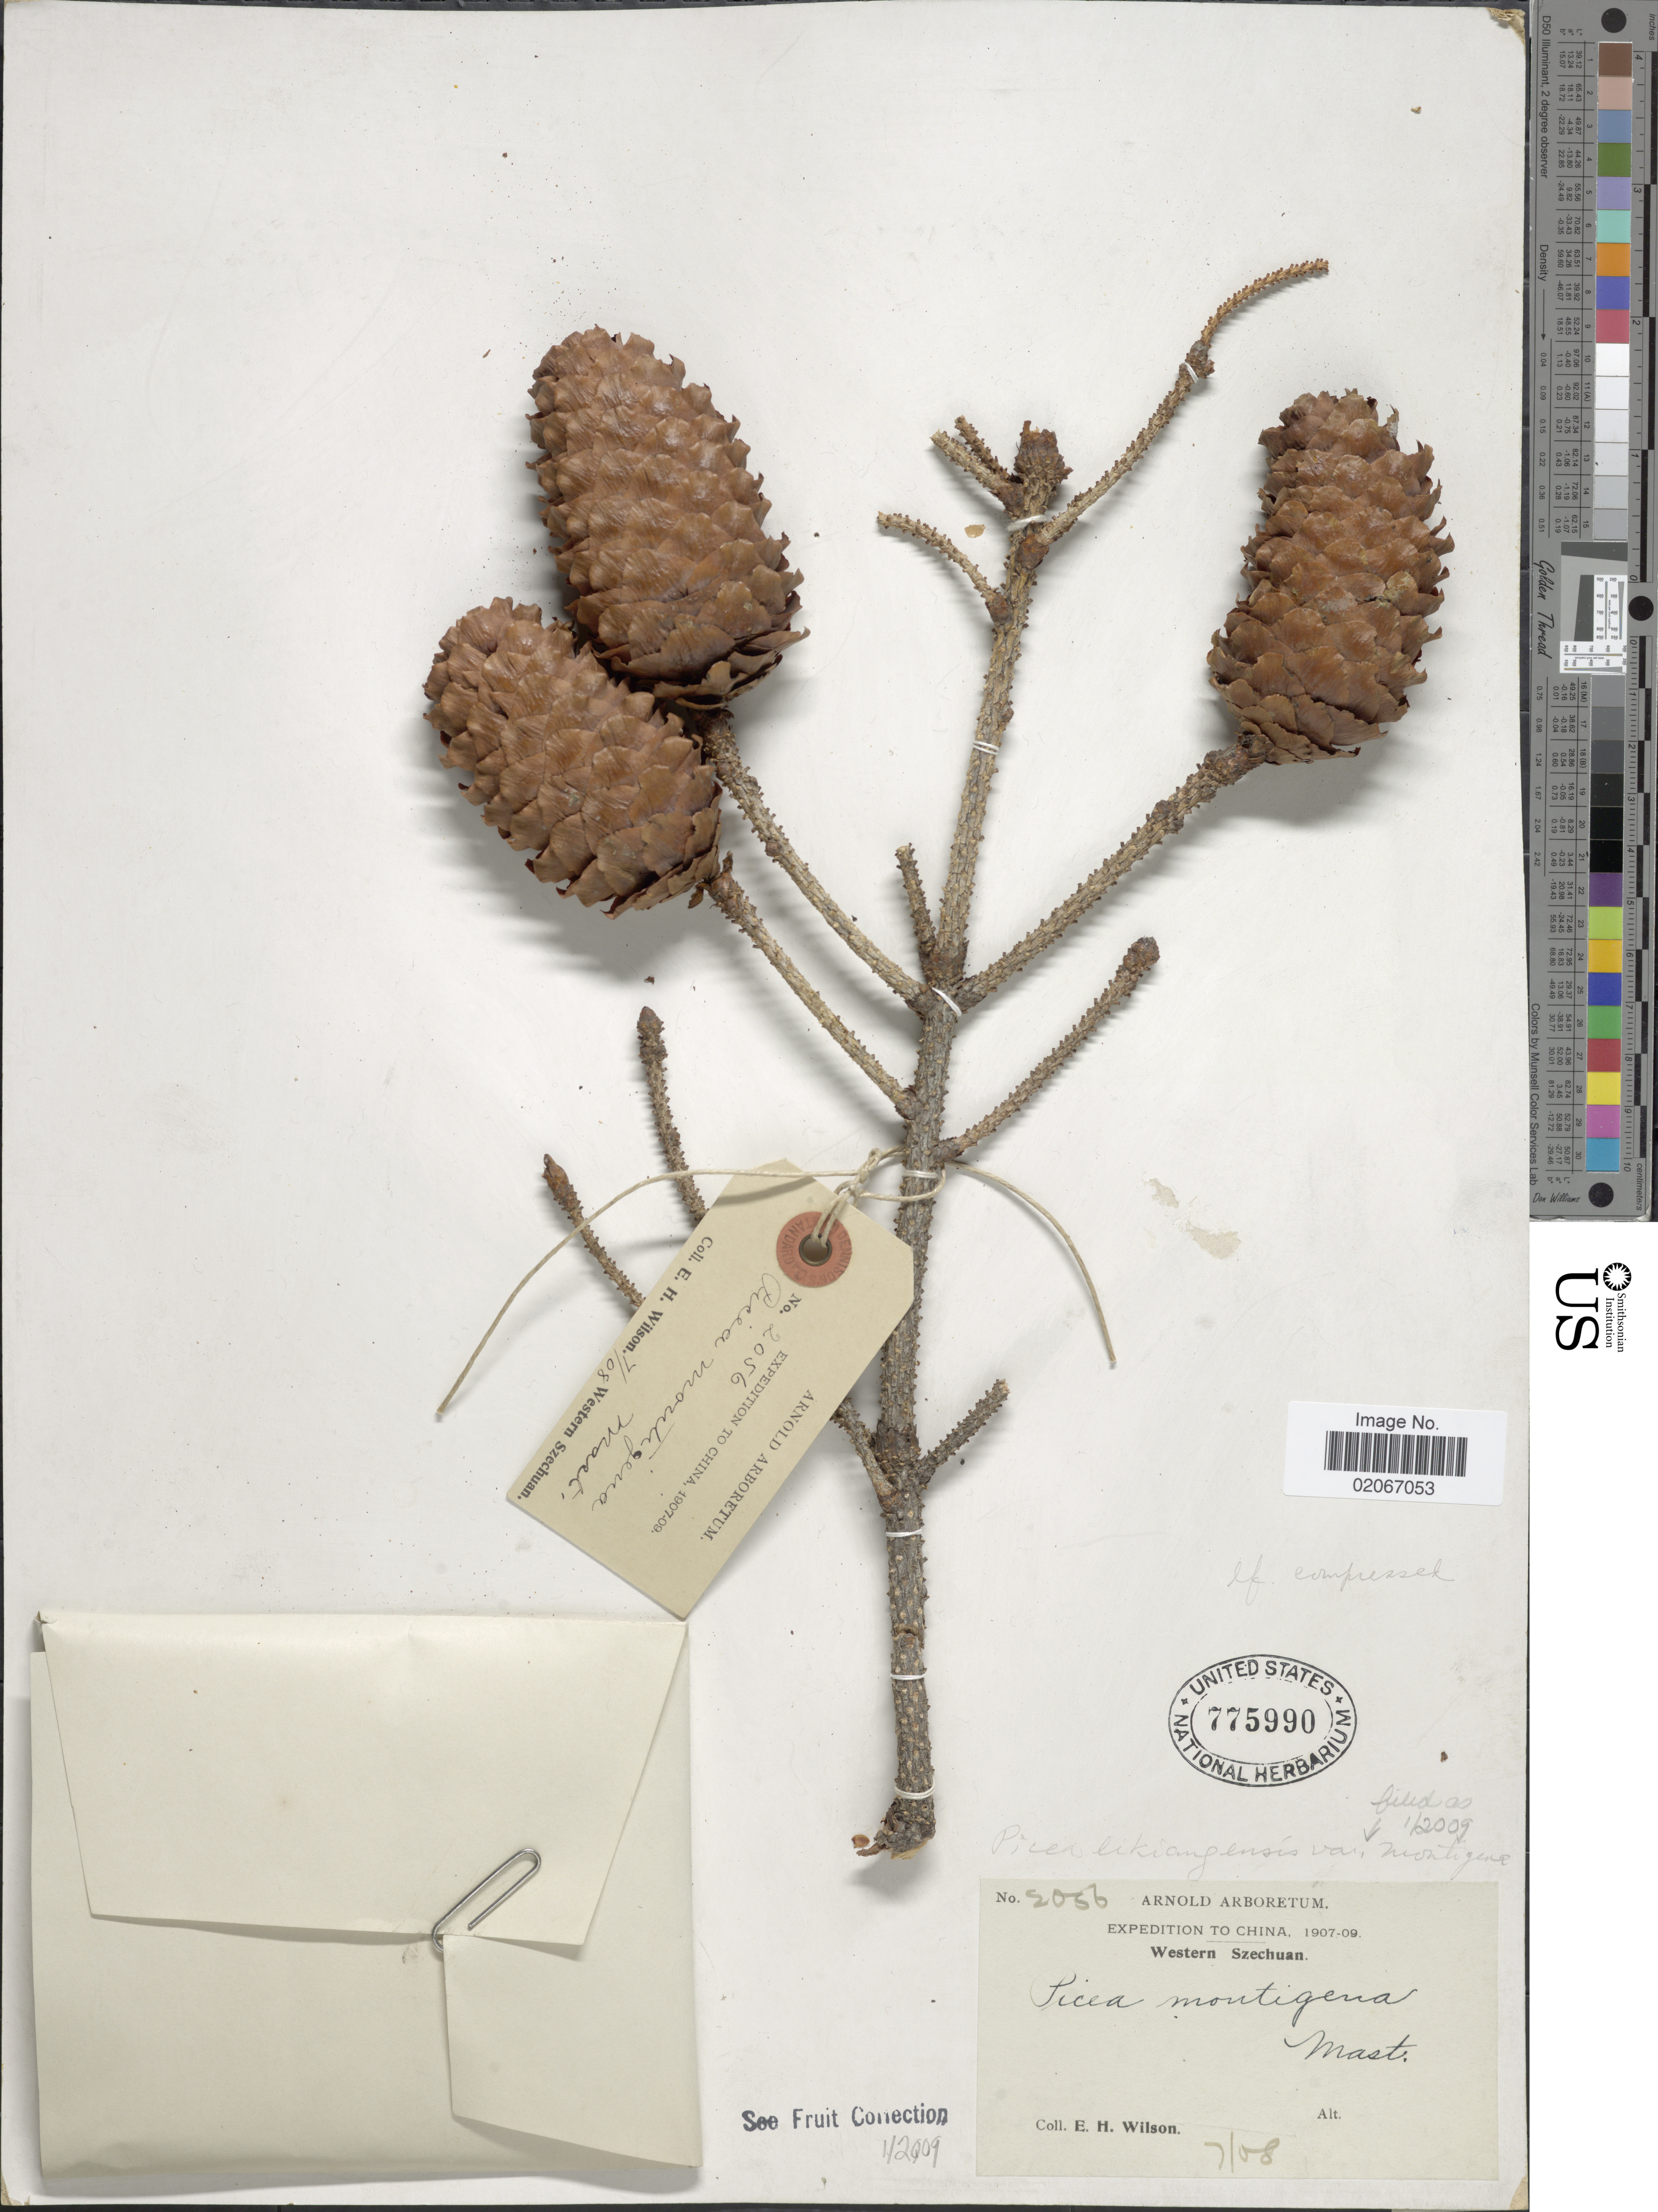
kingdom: Plantae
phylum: Tracheophyta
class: Pinopsida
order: Pinales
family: Pinaceae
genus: Picea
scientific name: Picea likiangensis var. montigena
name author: (Mast.) W.C. Cheng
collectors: E. Wilson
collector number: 2056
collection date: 1908-07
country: China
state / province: Sichuan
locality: Western Szechuan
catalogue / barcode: US 775990